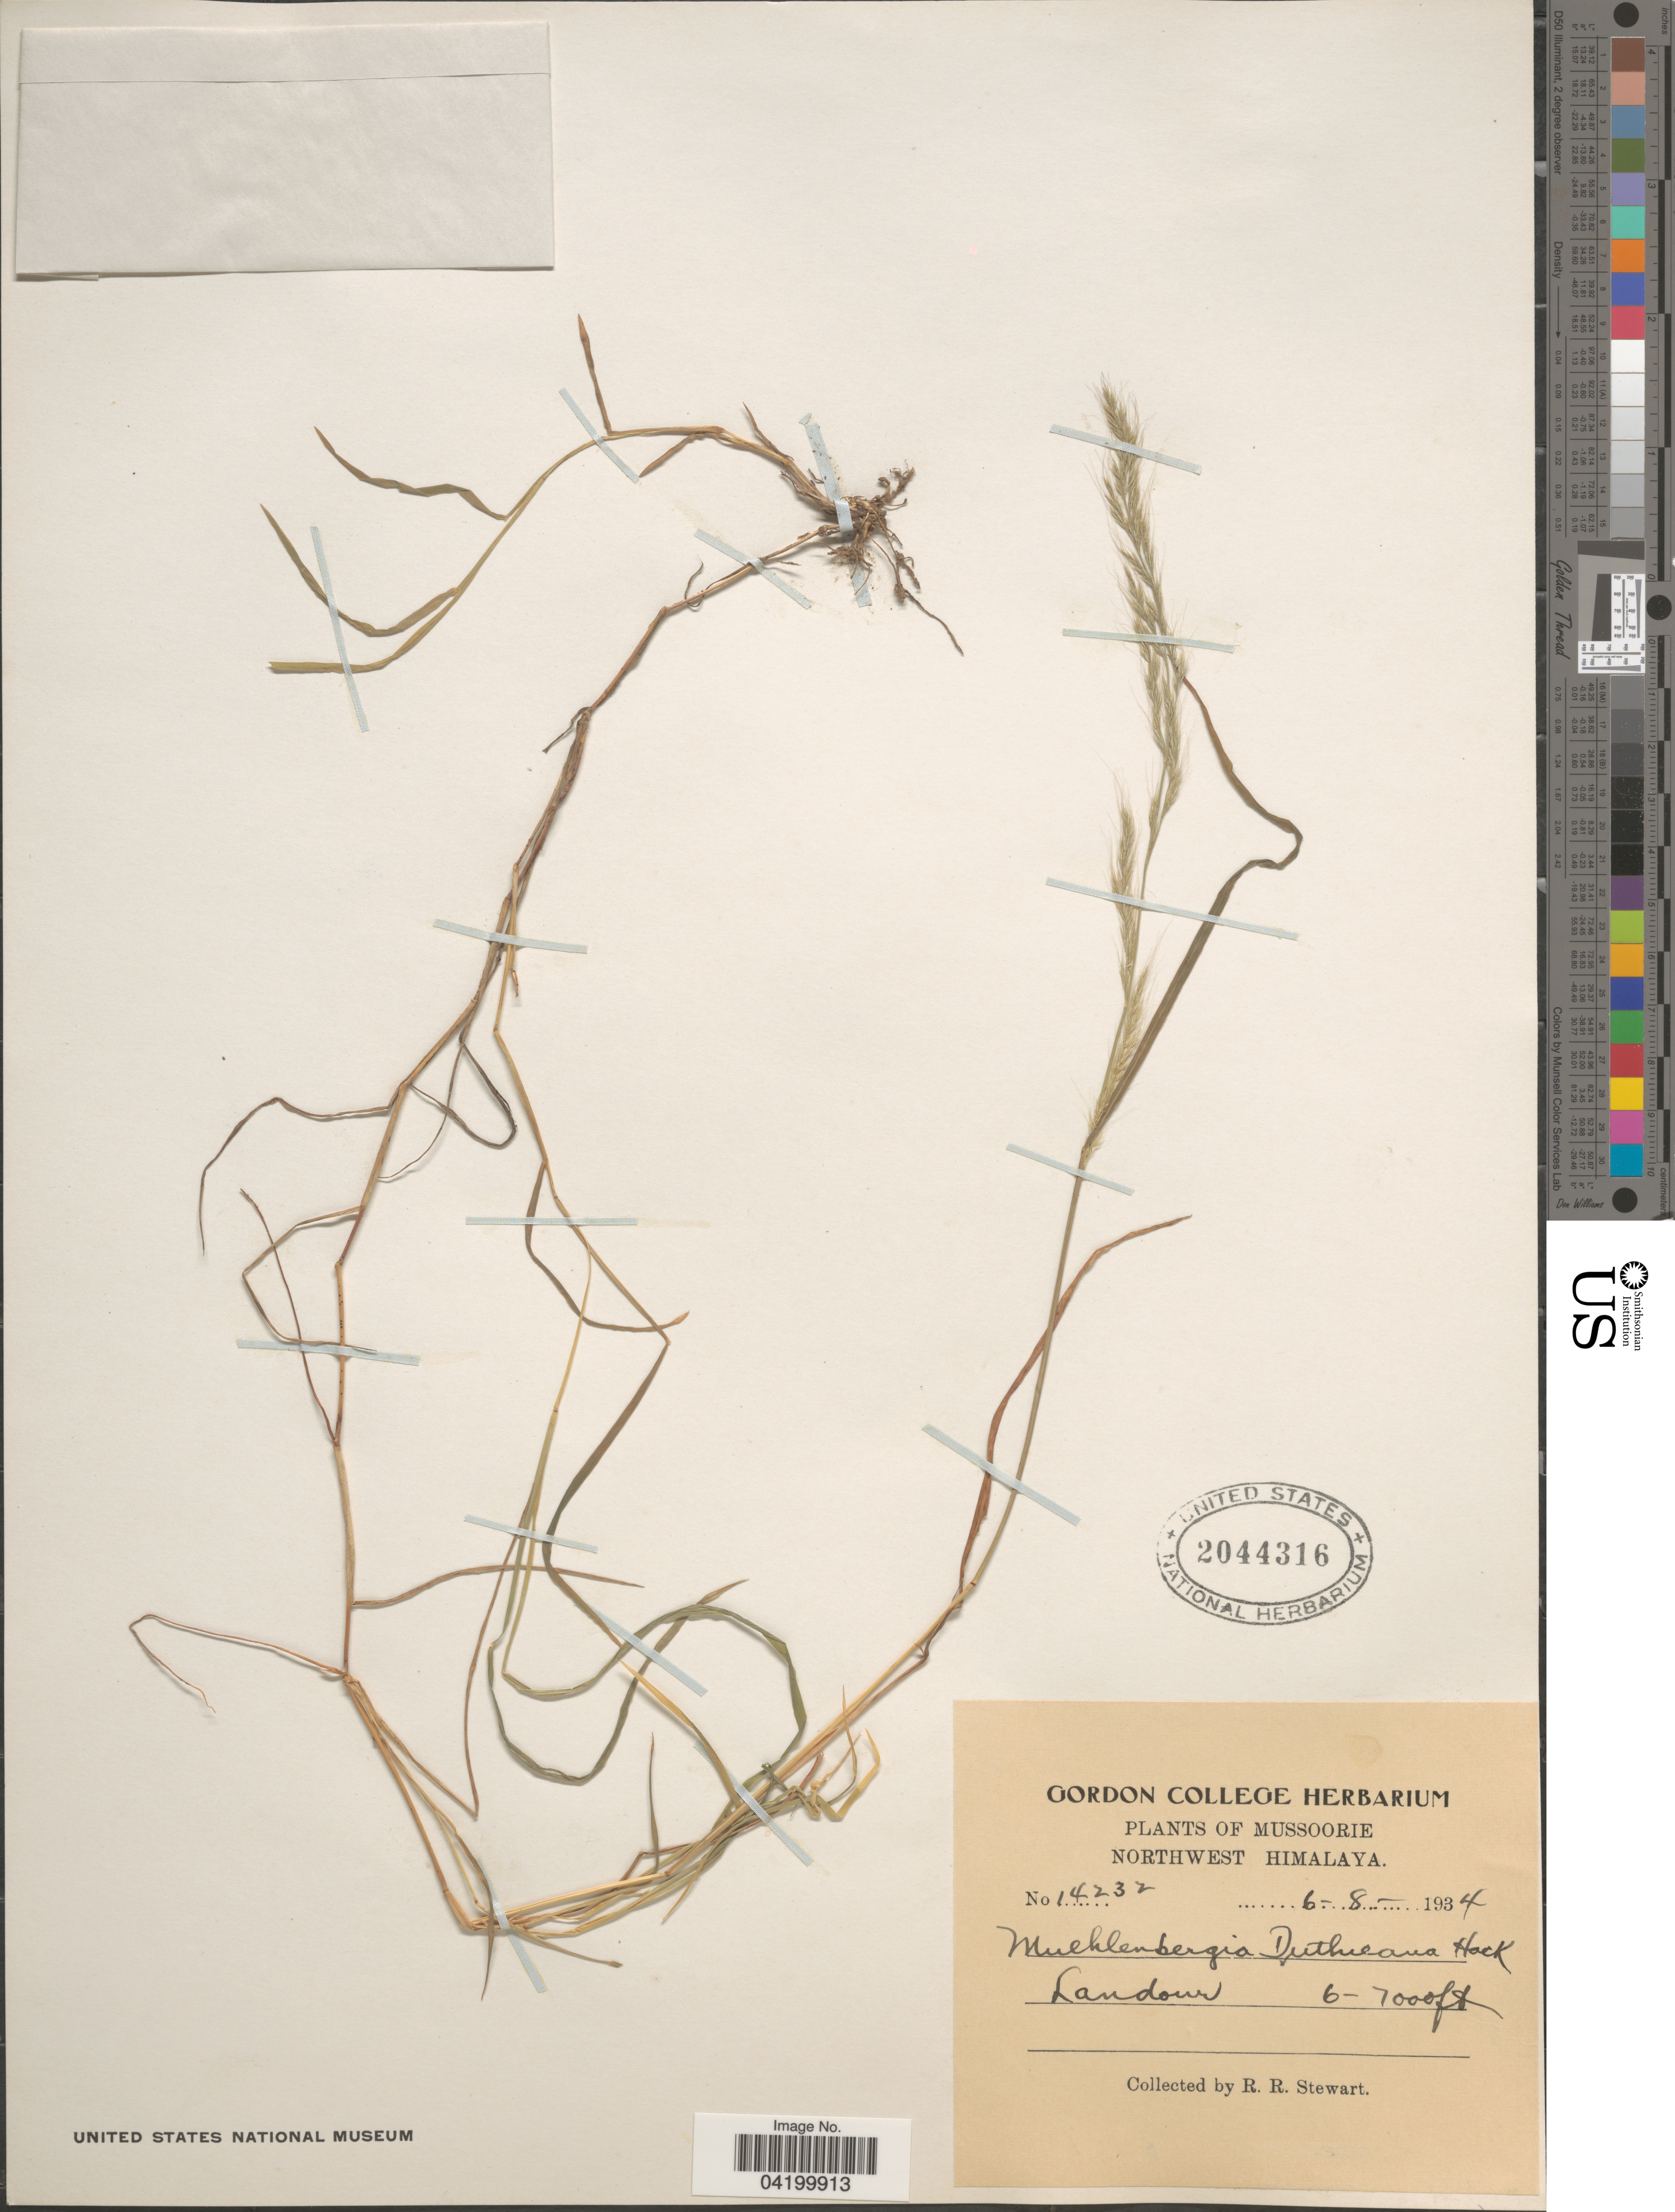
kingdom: Plantae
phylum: Tracheophyta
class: Liliopsida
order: Poales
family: Poaceae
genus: Muhlenbergia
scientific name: Muhlenbergia duthieana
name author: Hack.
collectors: R. Stewart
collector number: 14232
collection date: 1934-08-06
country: India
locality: Mussoorie. Northwest Himalaya. Landour.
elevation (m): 1829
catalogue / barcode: US 2044316